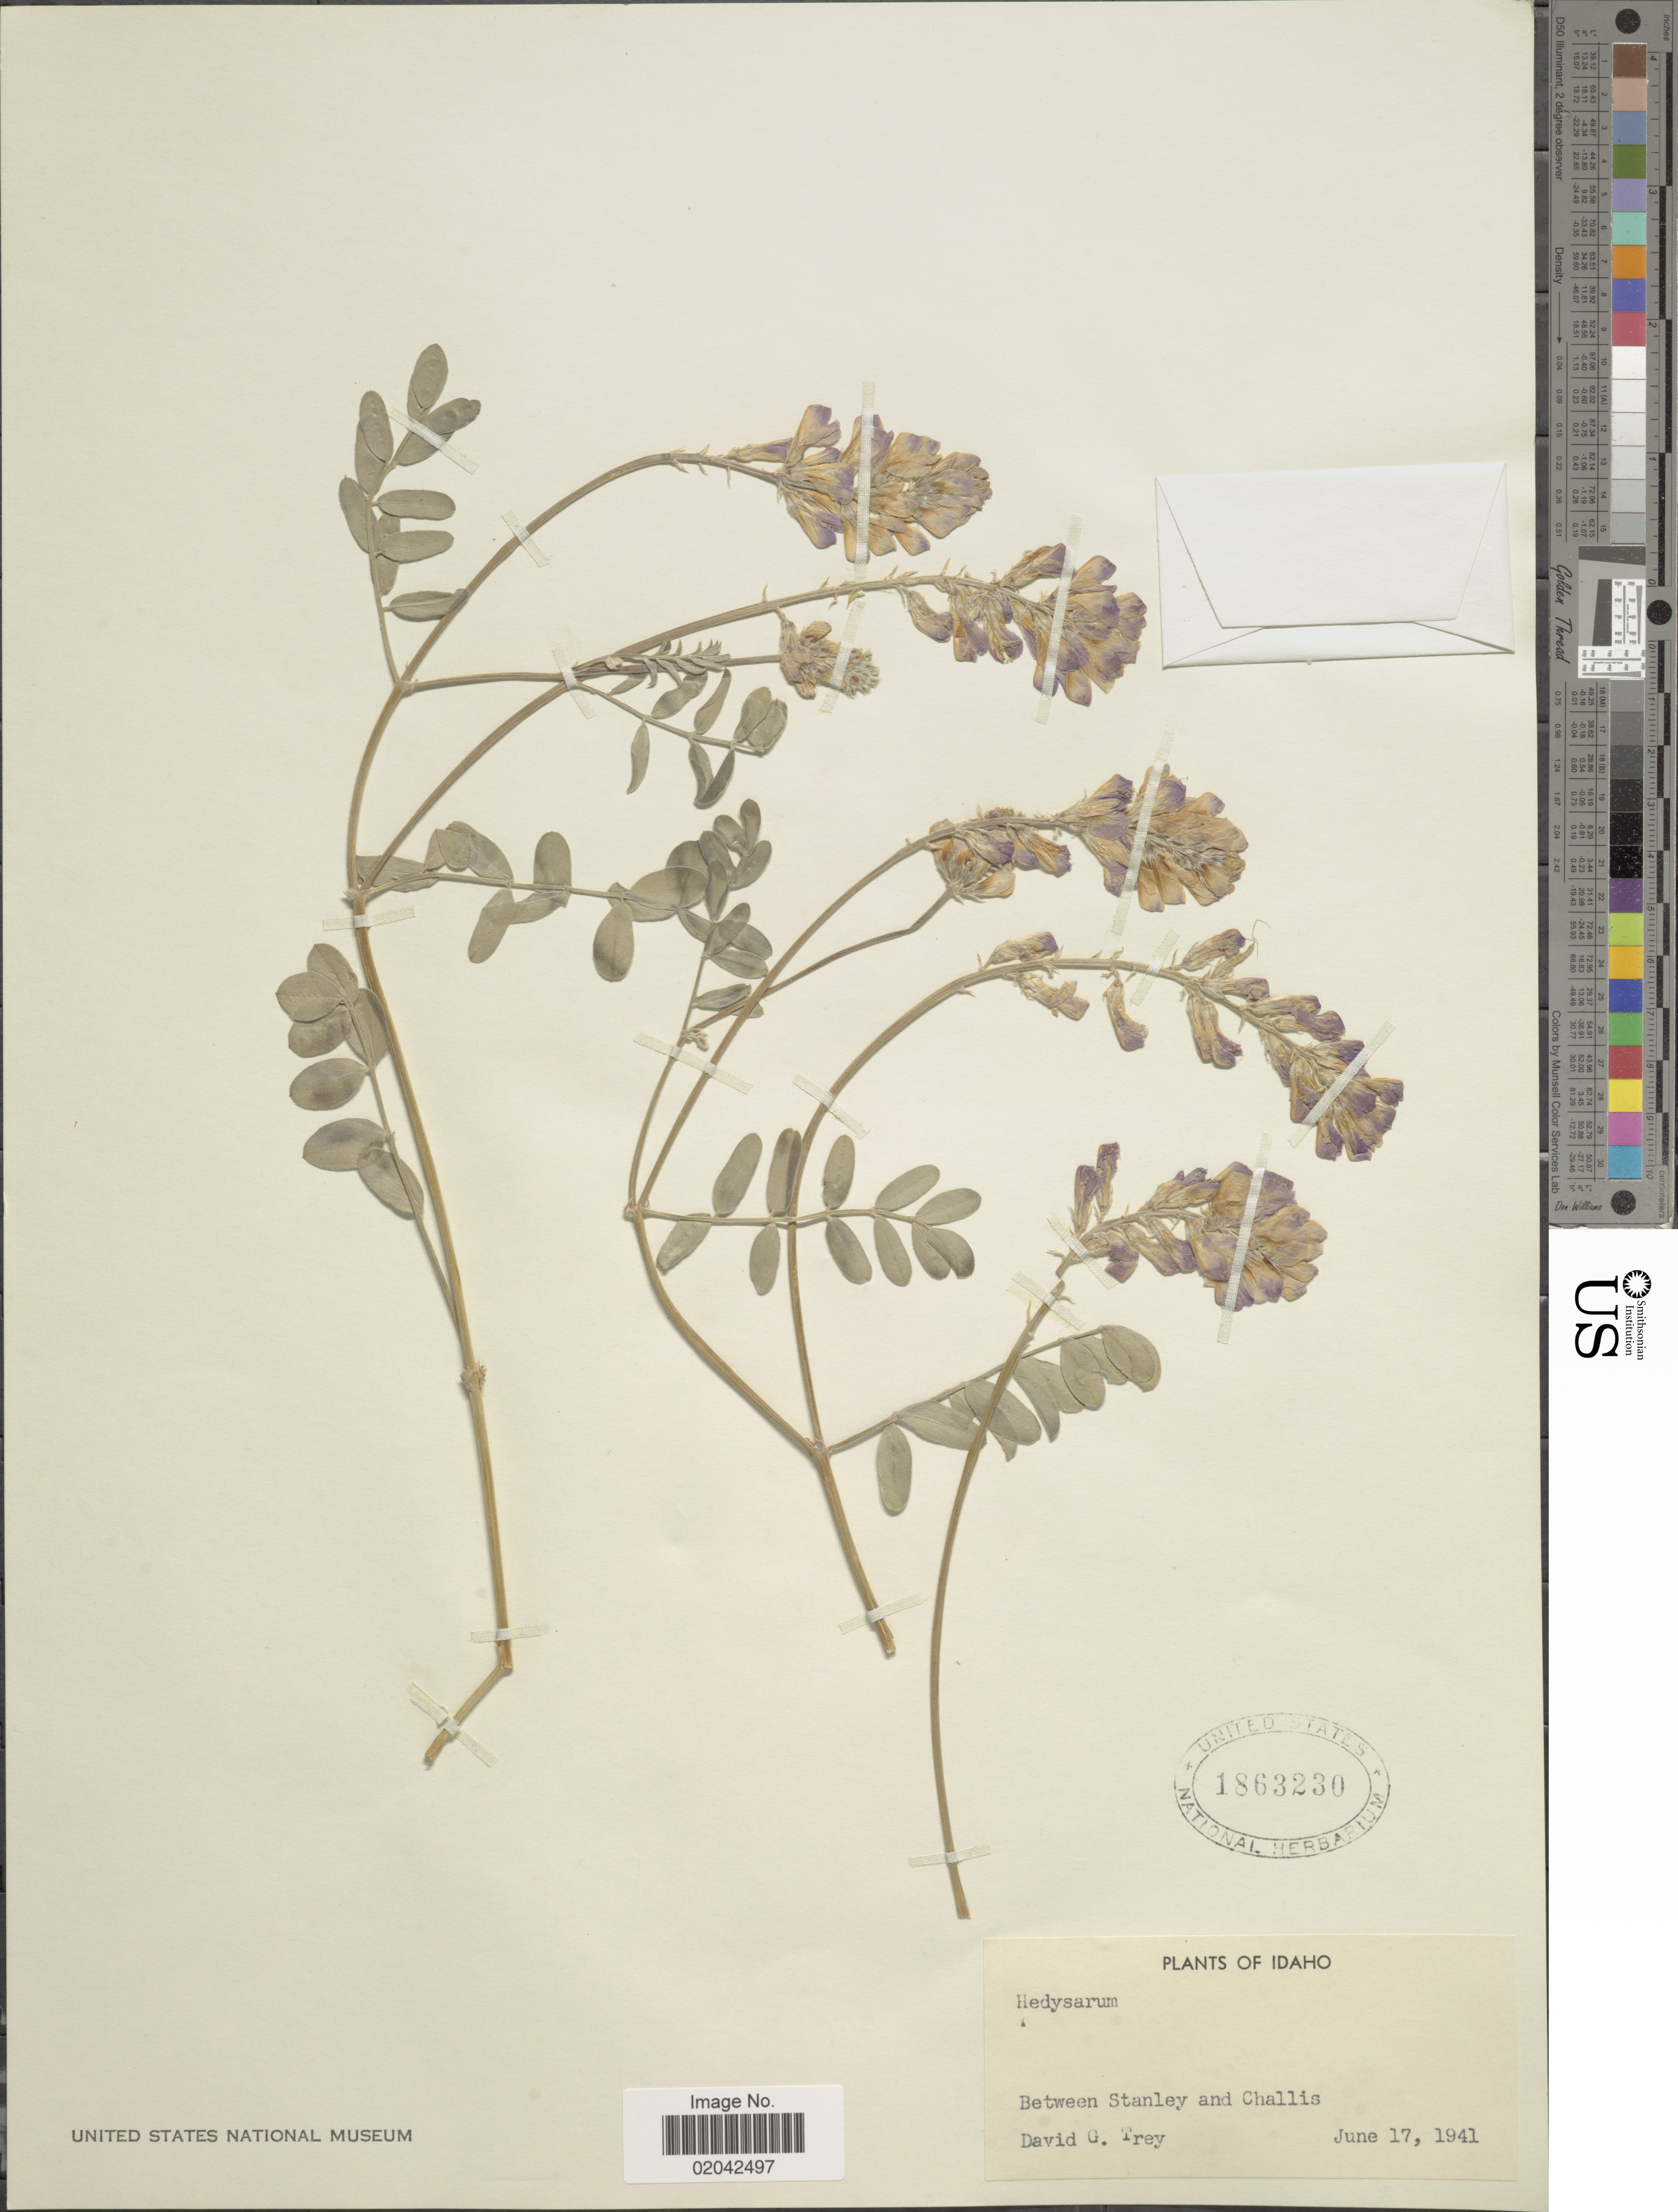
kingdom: Plantae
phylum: Tracheophyta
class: Magnoliopsida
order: Fabales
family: Fabaceae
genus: Hedysarum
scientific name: Hedysarum boreale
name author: Nutt.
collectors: D. Trey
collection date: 1941-06-17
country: United States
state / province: Idaho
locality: Between Stanley and Challis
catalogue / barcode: US 1863230